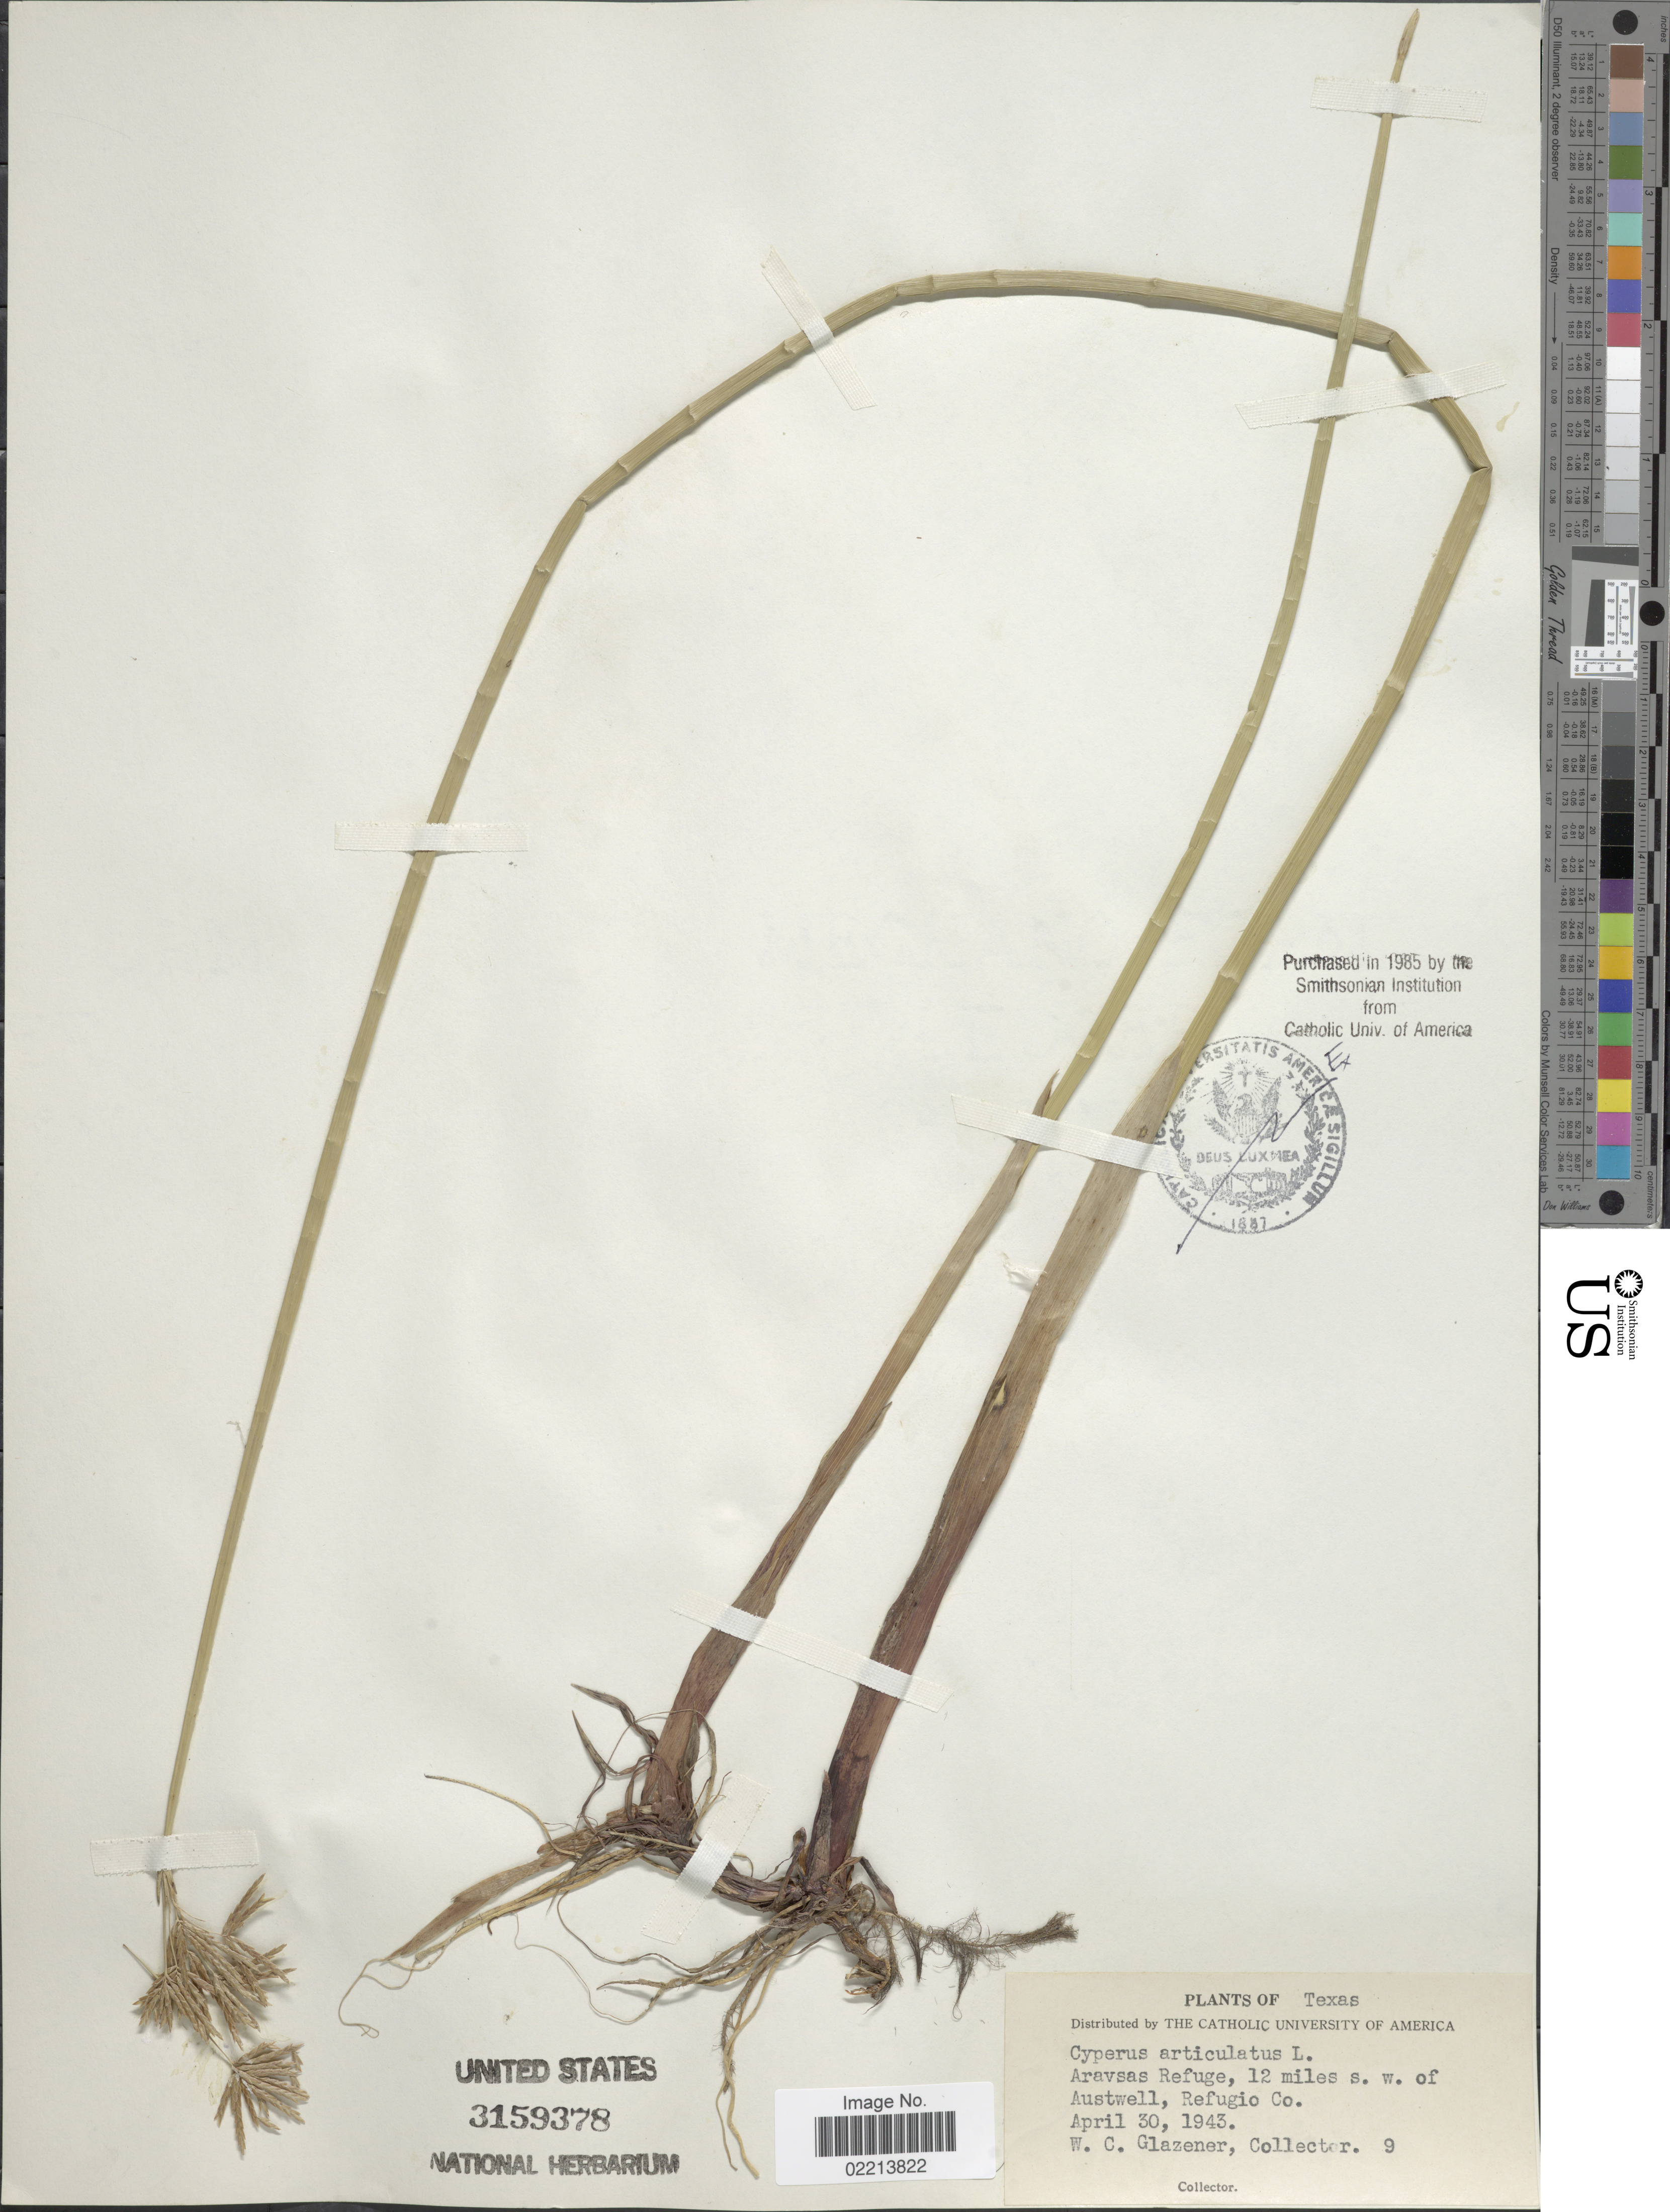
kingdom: Plantae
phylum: Tracheophyta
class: Liliopsida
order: Poales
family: Cyperaceae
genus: Cyperus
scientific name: Cyperus articulatus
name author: L.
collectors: W. Glazener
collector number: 9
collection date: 1943-04-30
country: United States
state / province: Texas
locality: Aravsas Refuge, 12 miles s.w. of Austwell, Refugio Co.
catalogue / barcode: US 3159378